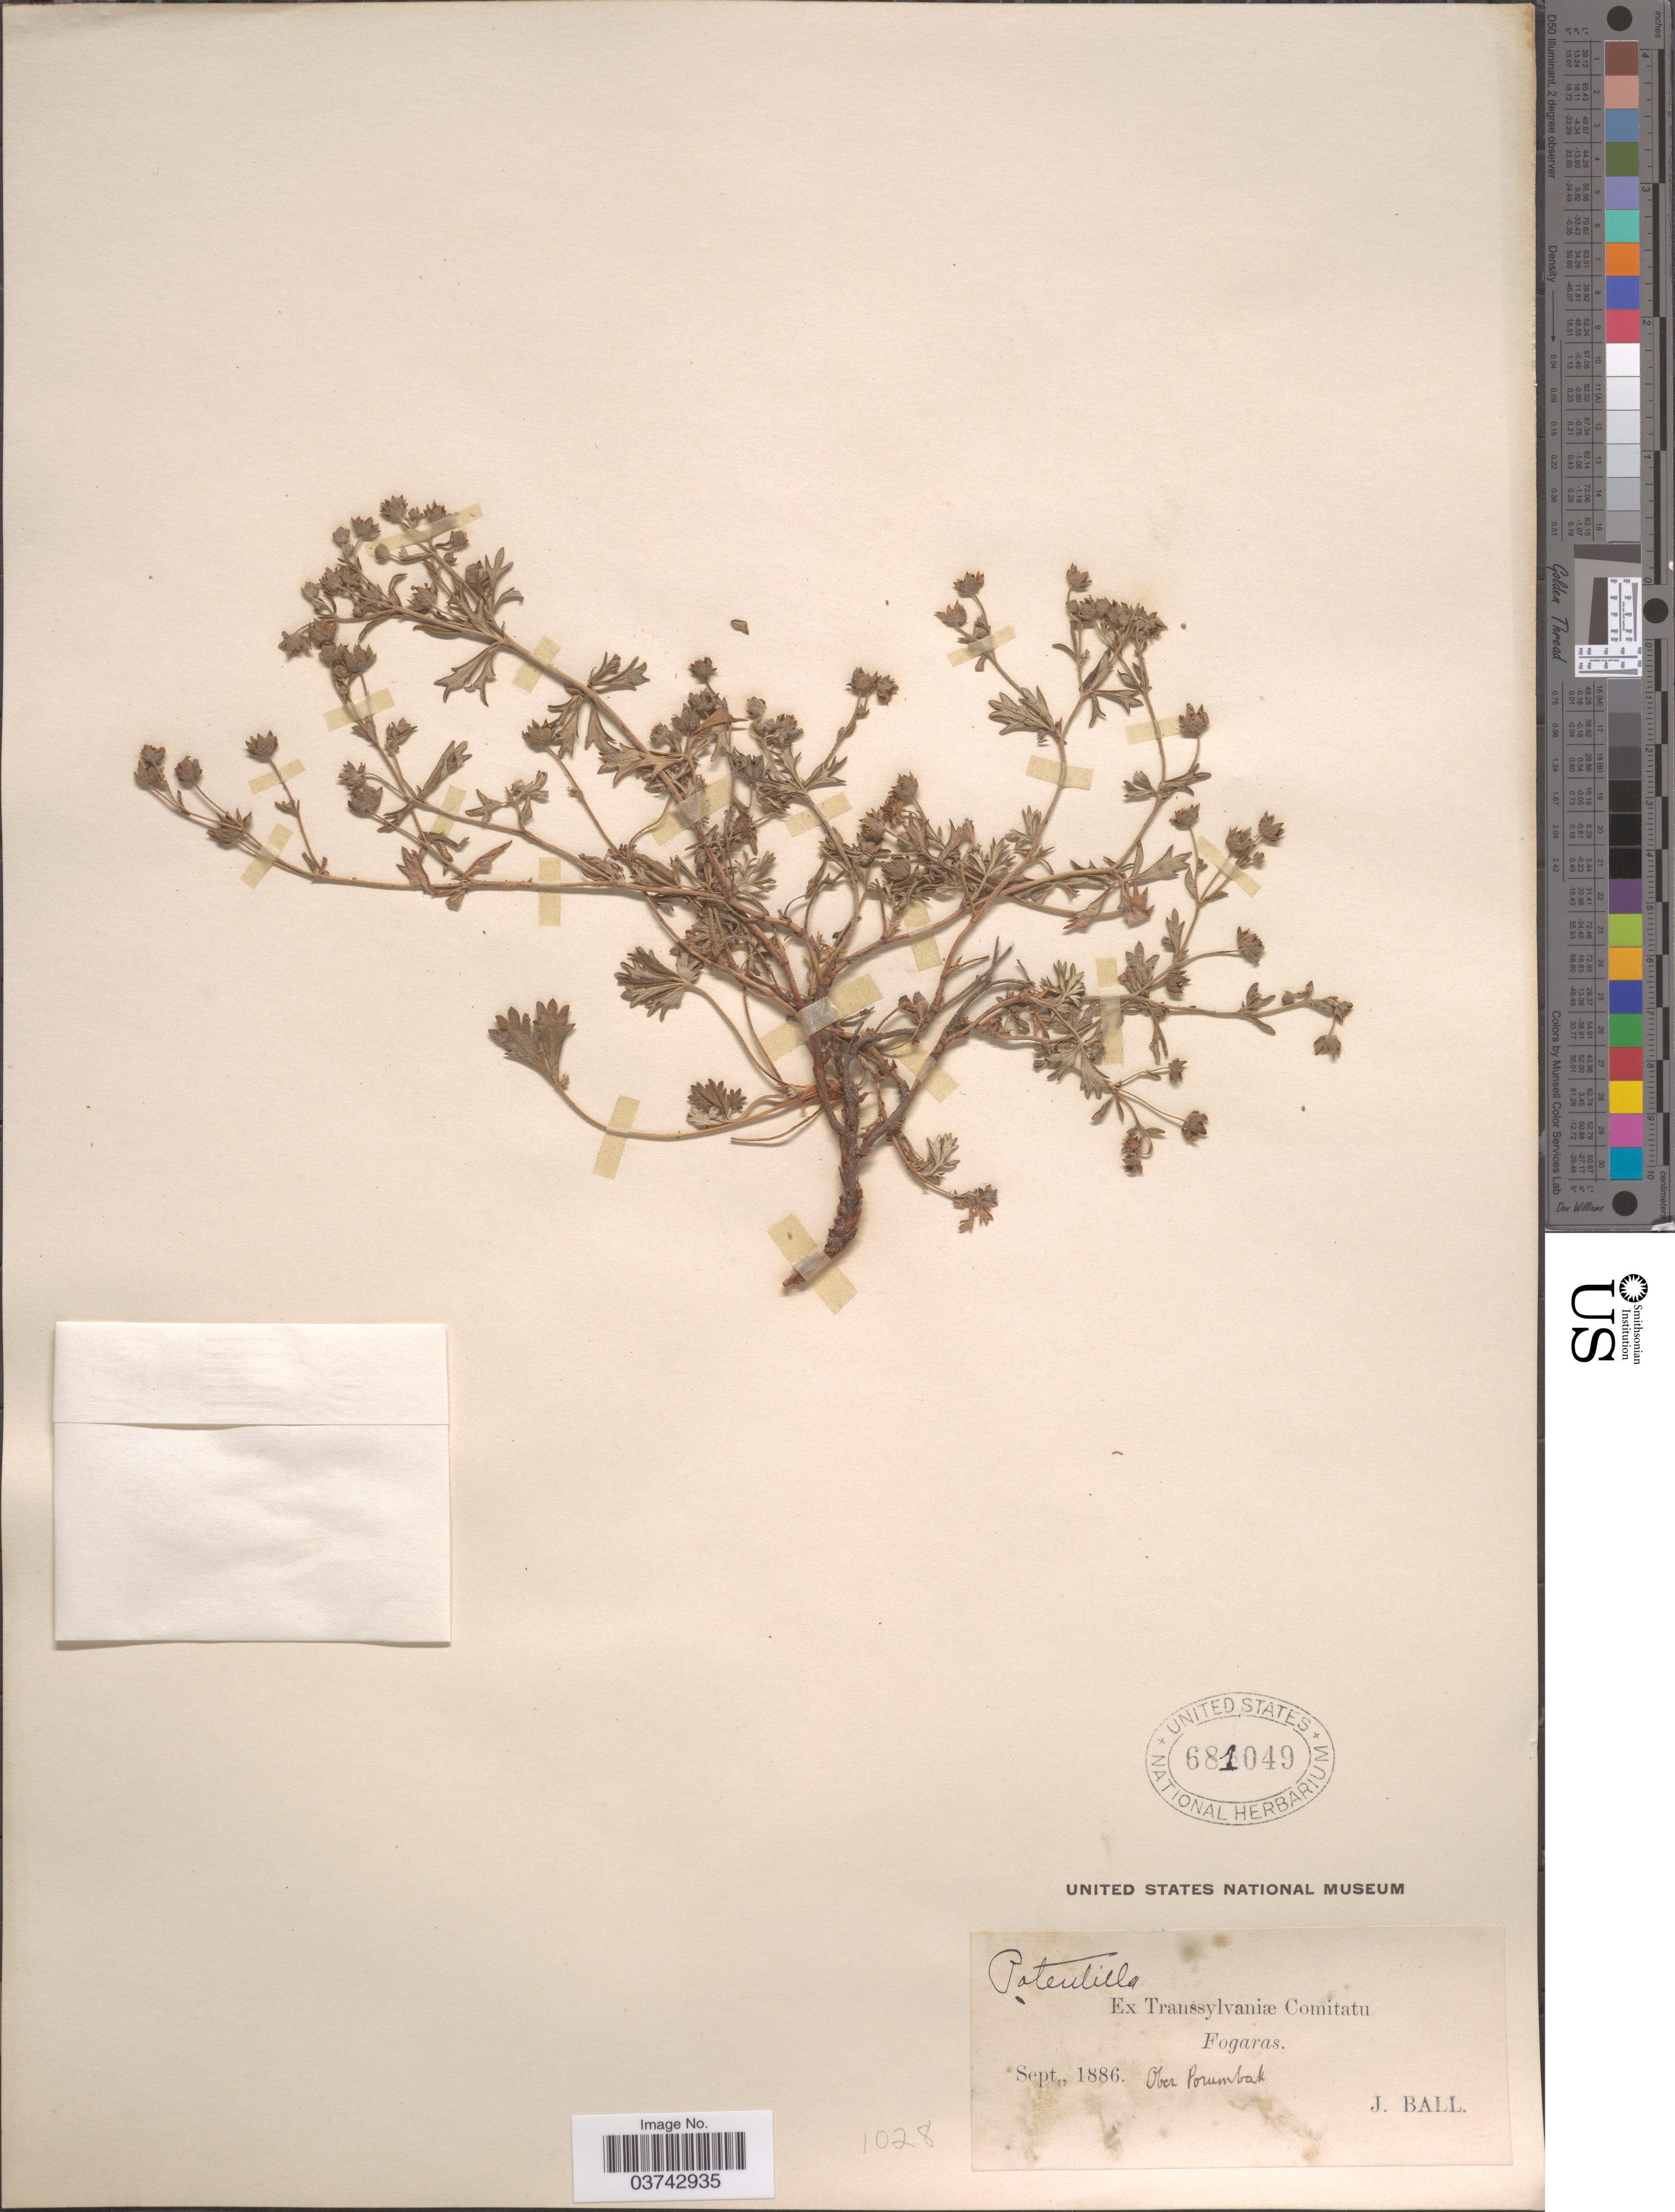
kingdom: Plantae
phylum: Tracheophyta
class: Magnoliopsida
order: Rosales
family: Rosaceae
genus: Potentilla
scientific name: Potentilla sp.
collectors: J. Ball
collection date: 1886-09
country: Romania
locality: Ex Transsylvaniæ Comitatu Fogaras. Ober Porumbak.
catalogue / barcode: US 681049